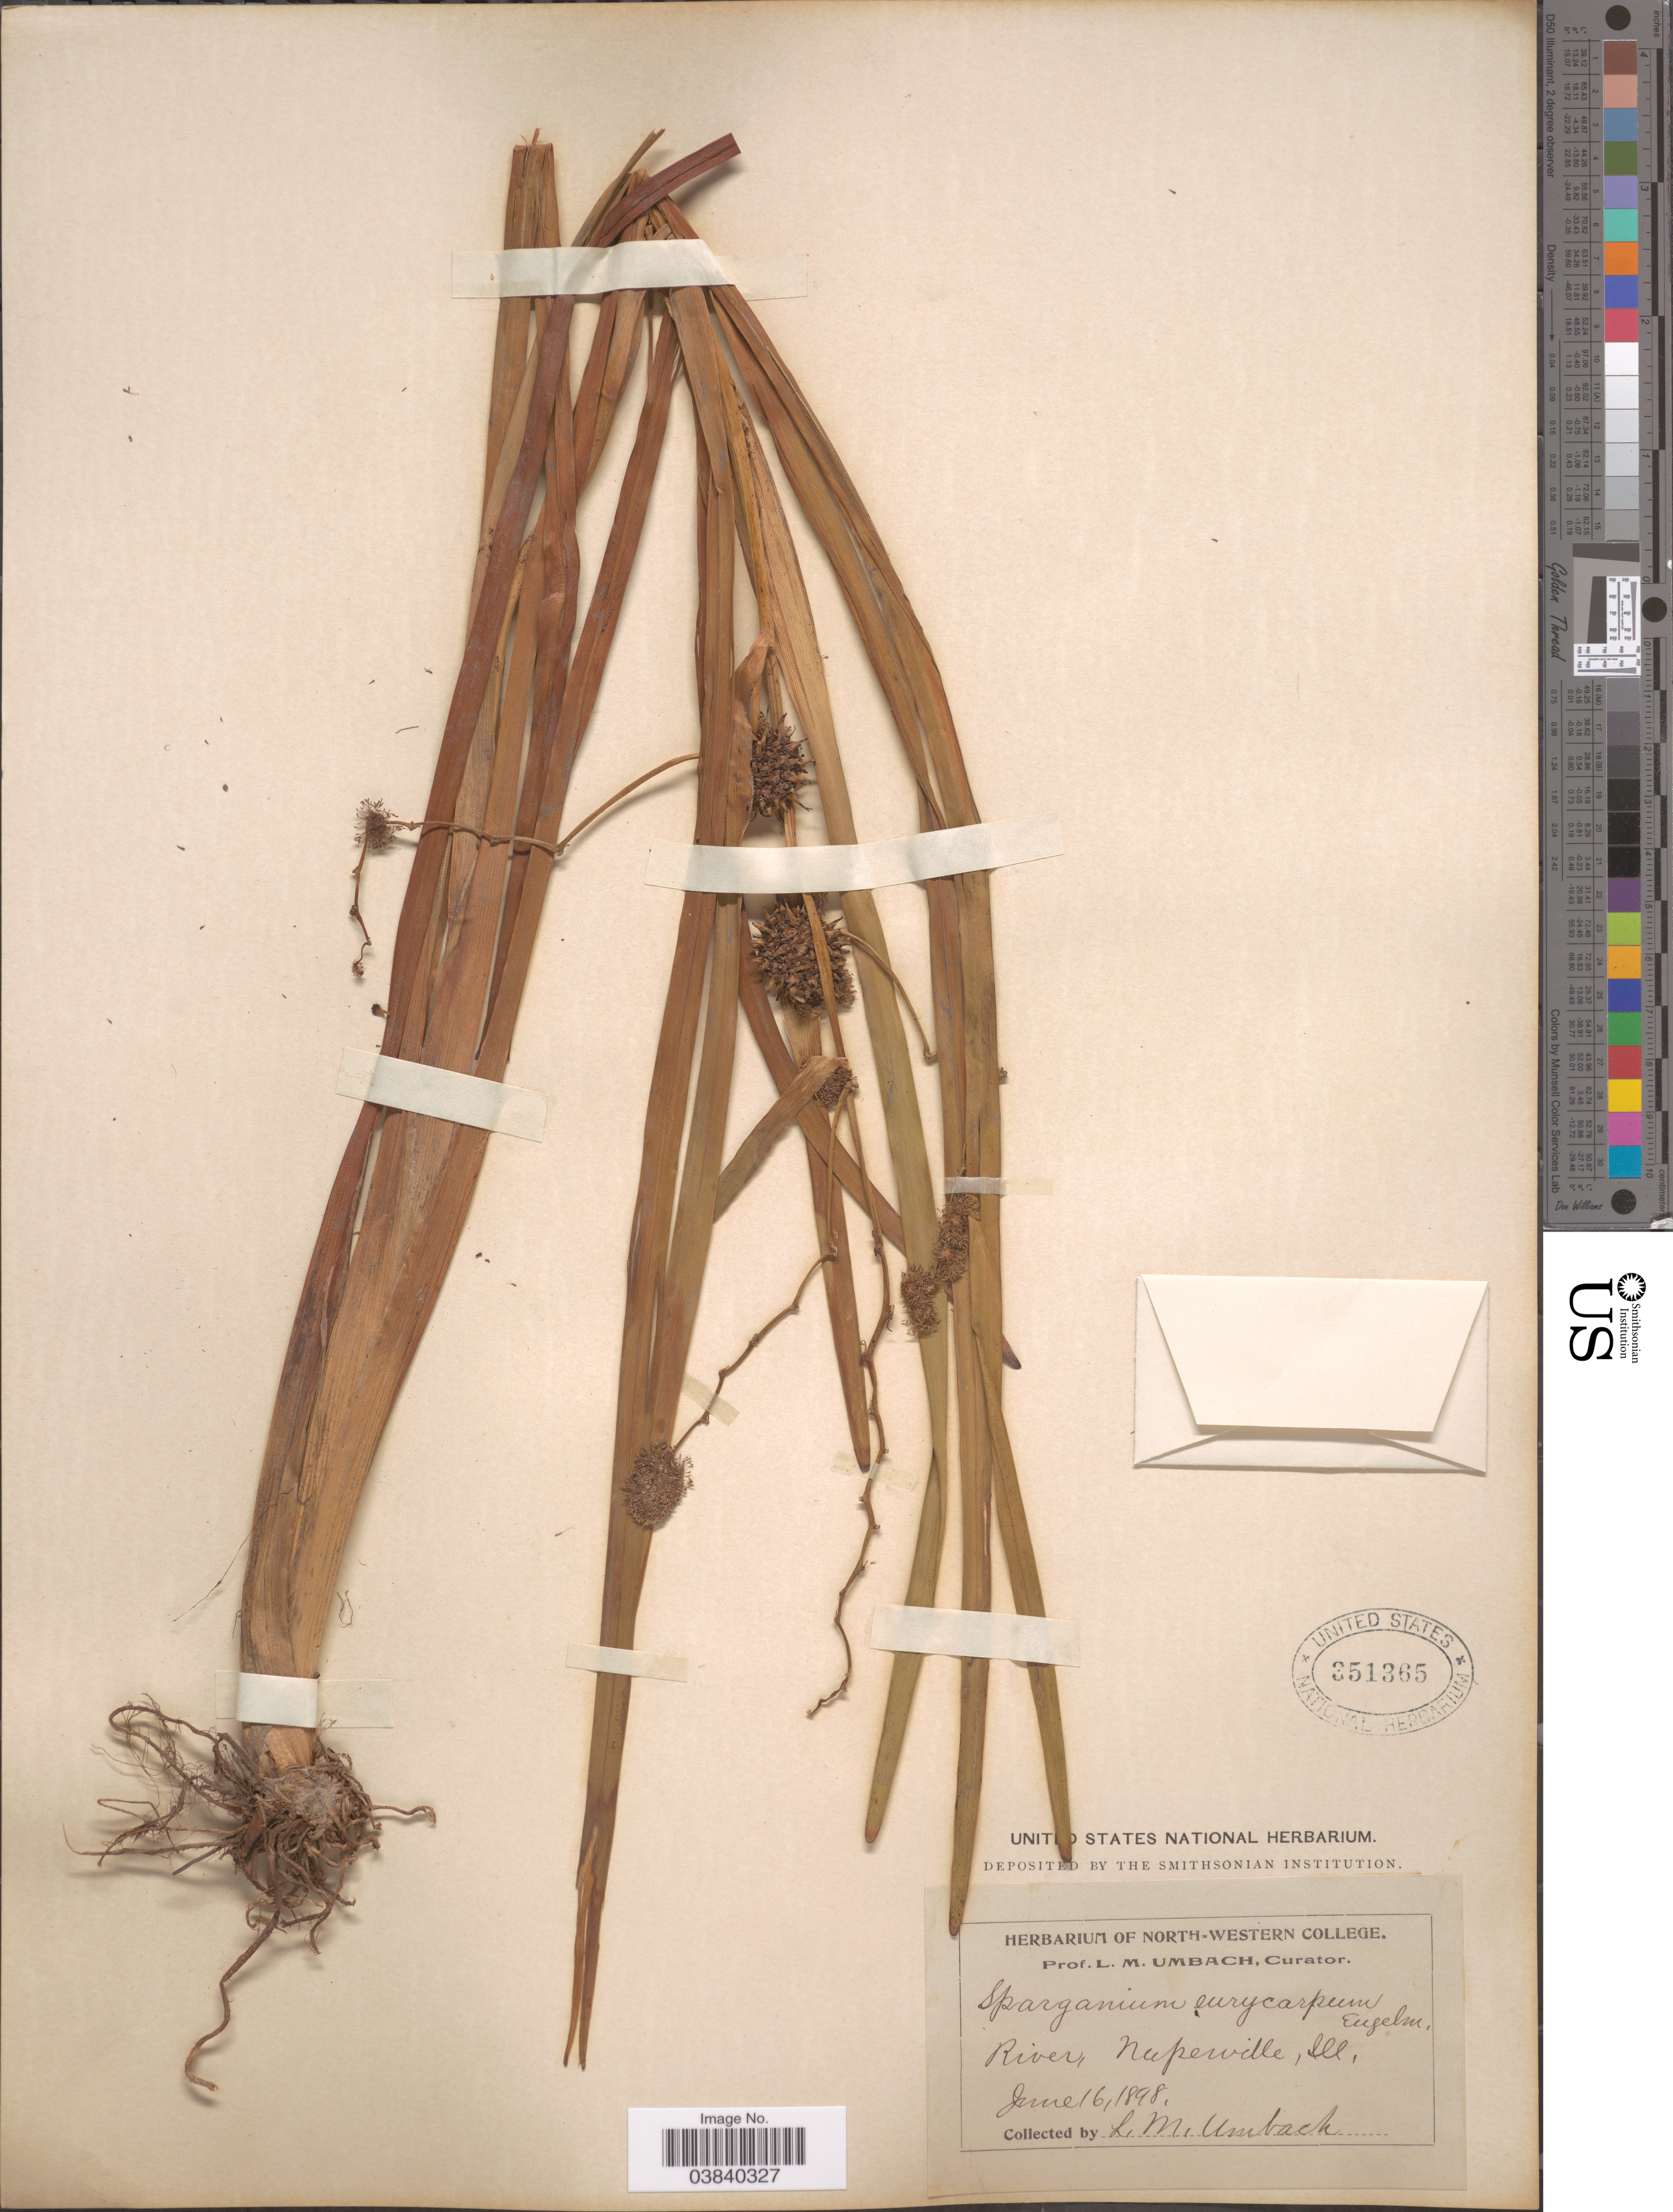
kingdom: Plantae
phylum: Tracheophyta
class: Liliopsida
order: Poales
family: Typhaceae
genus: Sparganium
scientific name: Sparganium eurycarpum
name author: Engelm.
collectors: L. M. Umbach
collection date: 1898-06-16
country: United States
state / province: Illinois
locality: River, Nuperville.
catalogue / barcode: US 351365